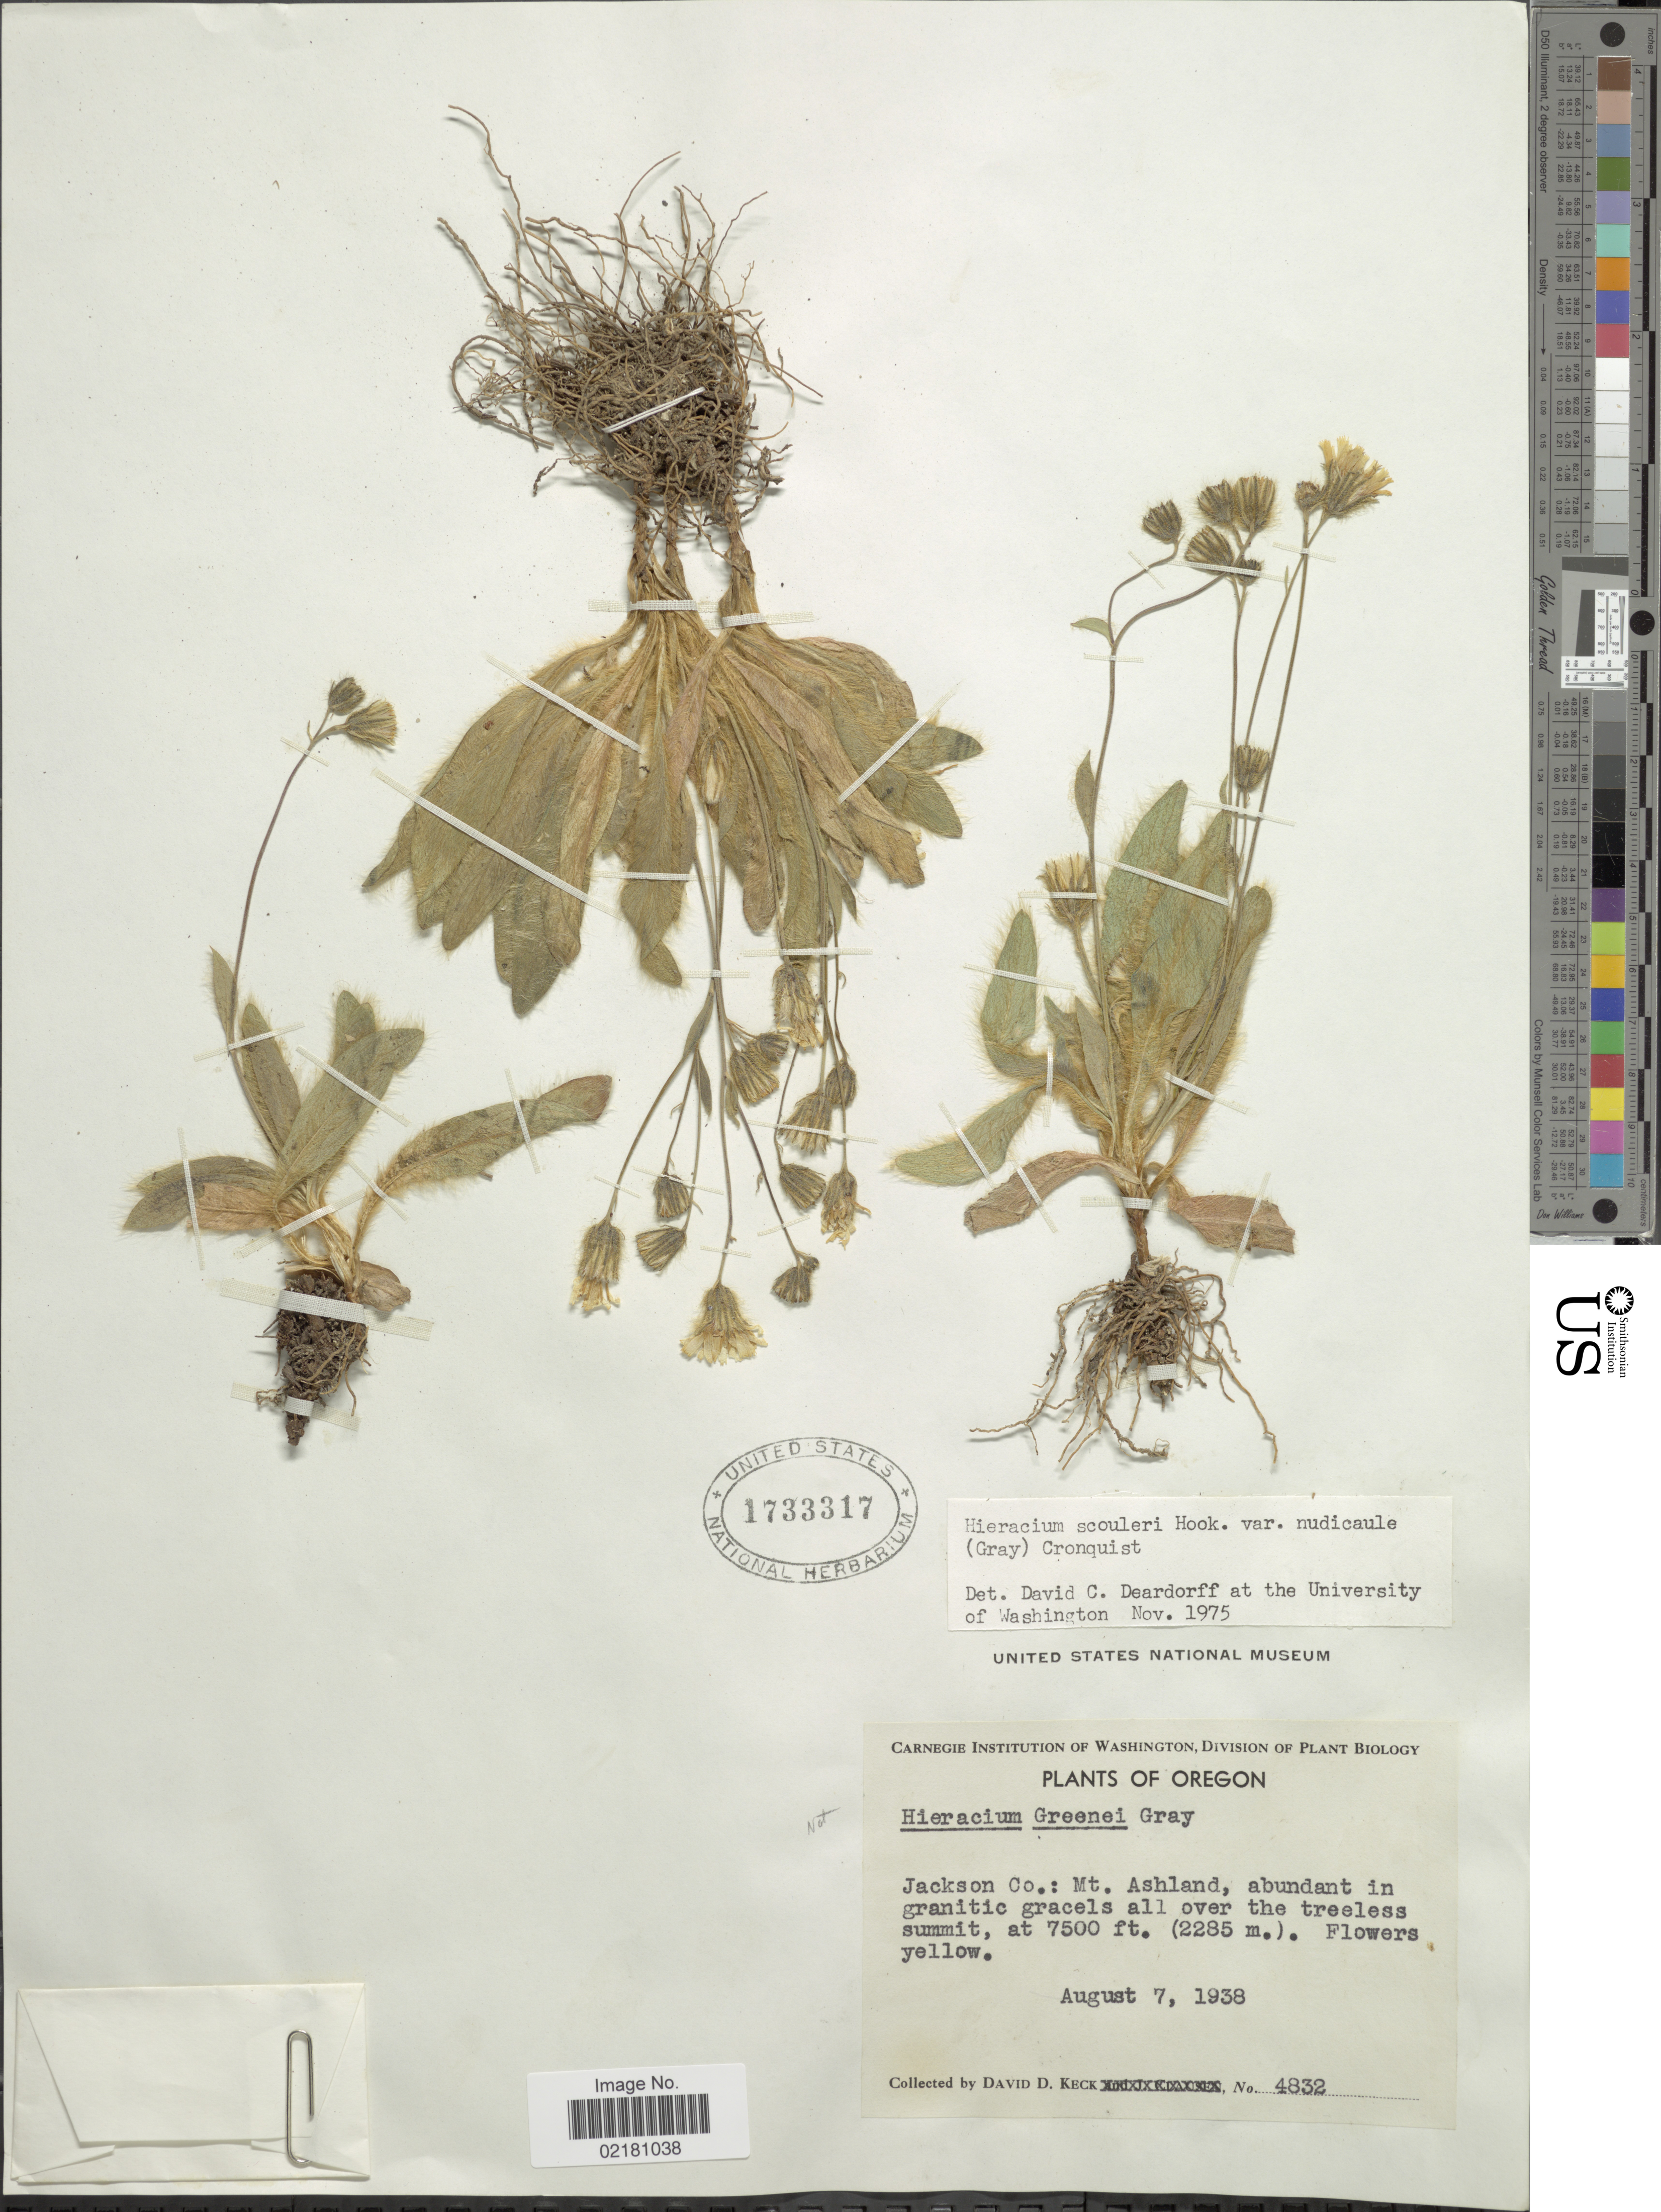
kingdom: Plantae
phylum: Tracheophyta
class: Magnoliopsida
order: Asterales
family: Asteraceae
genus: Hieracium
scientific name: Hieracium nudicaule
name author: (A. Gray) A. Heller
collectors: D. D. Keck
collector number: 4832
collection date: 1938-08-07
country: United States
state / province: Oregon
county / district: Jackson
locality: Jackson Co.: Mt. Ashland, abundant in granitic gracels all over the treeless summit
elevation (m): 2286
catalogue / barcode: US 1733317